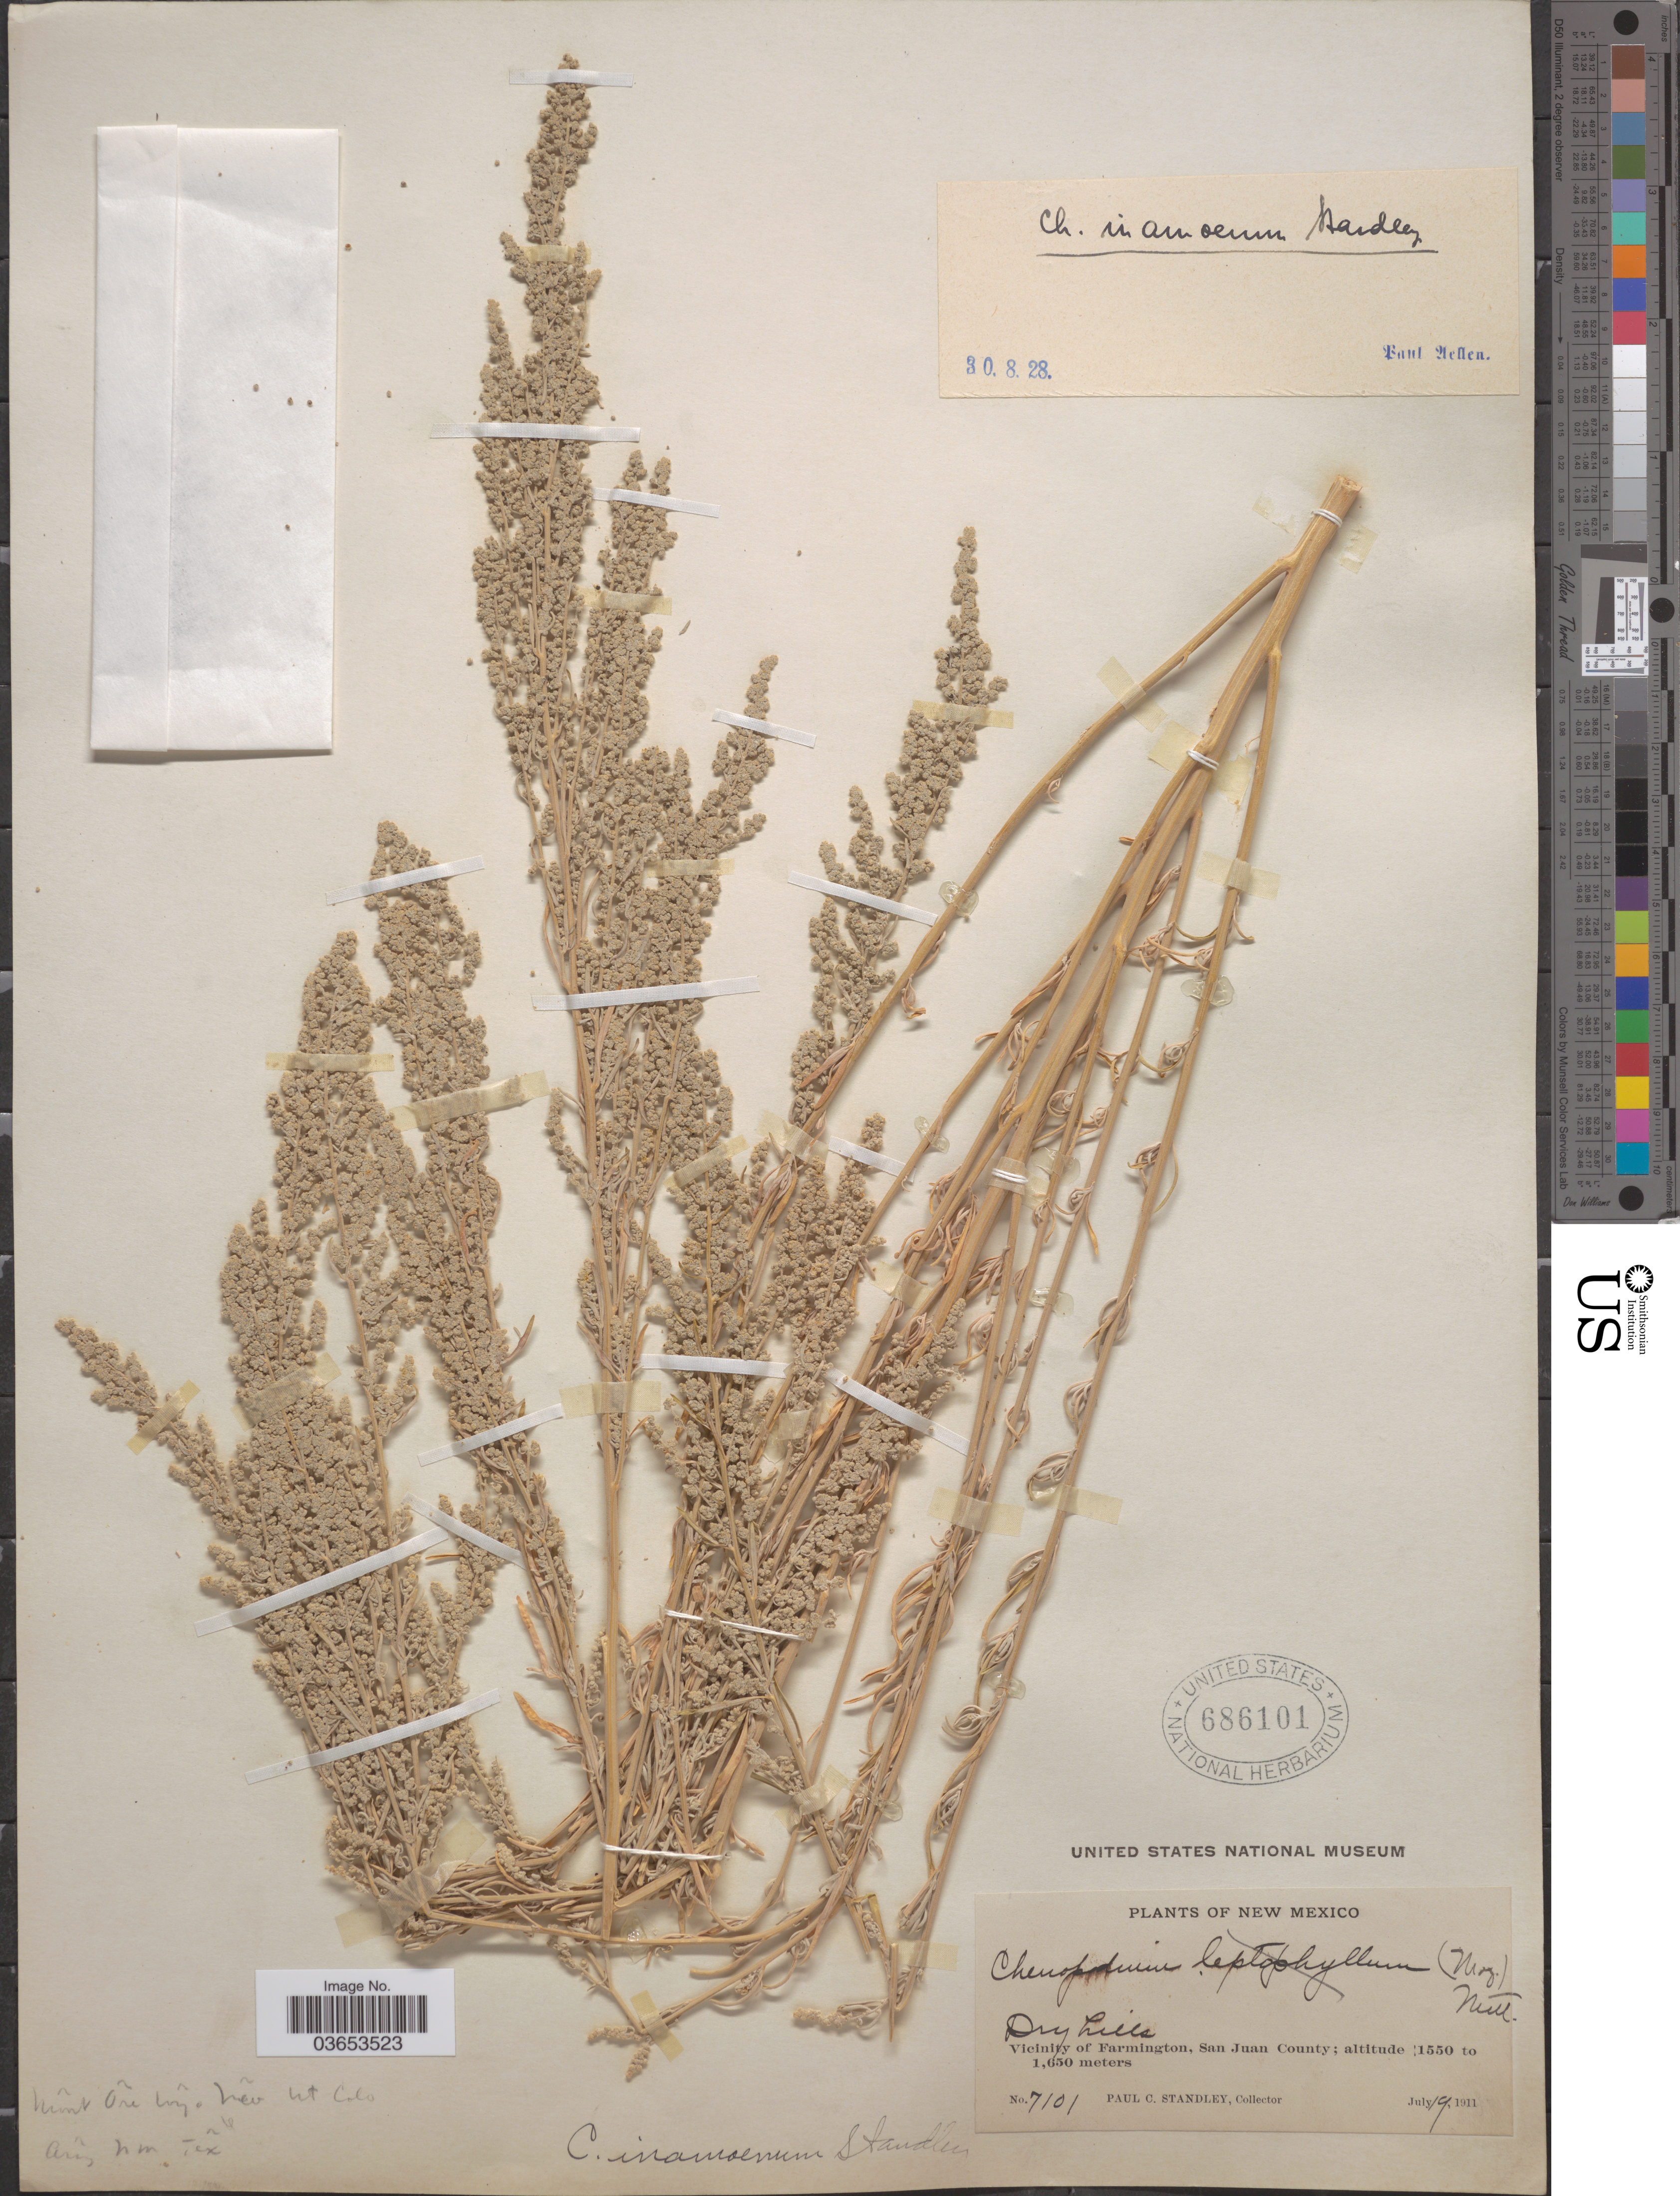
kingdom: Plantae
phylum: Tracheophyta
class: Magnoliopsida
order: Caryophyllales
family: Amaranthaceae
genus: Chenopodium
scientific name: Chenopodium leptophyllum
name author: (Moq.) Nutt. ex S. Watson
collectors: P. C. Standley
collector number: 7101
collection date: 1911-07-19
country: United States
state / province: New Mexico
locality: Vicinity of Farmington, San Juan County.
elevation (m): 1550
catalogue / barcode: US 686101